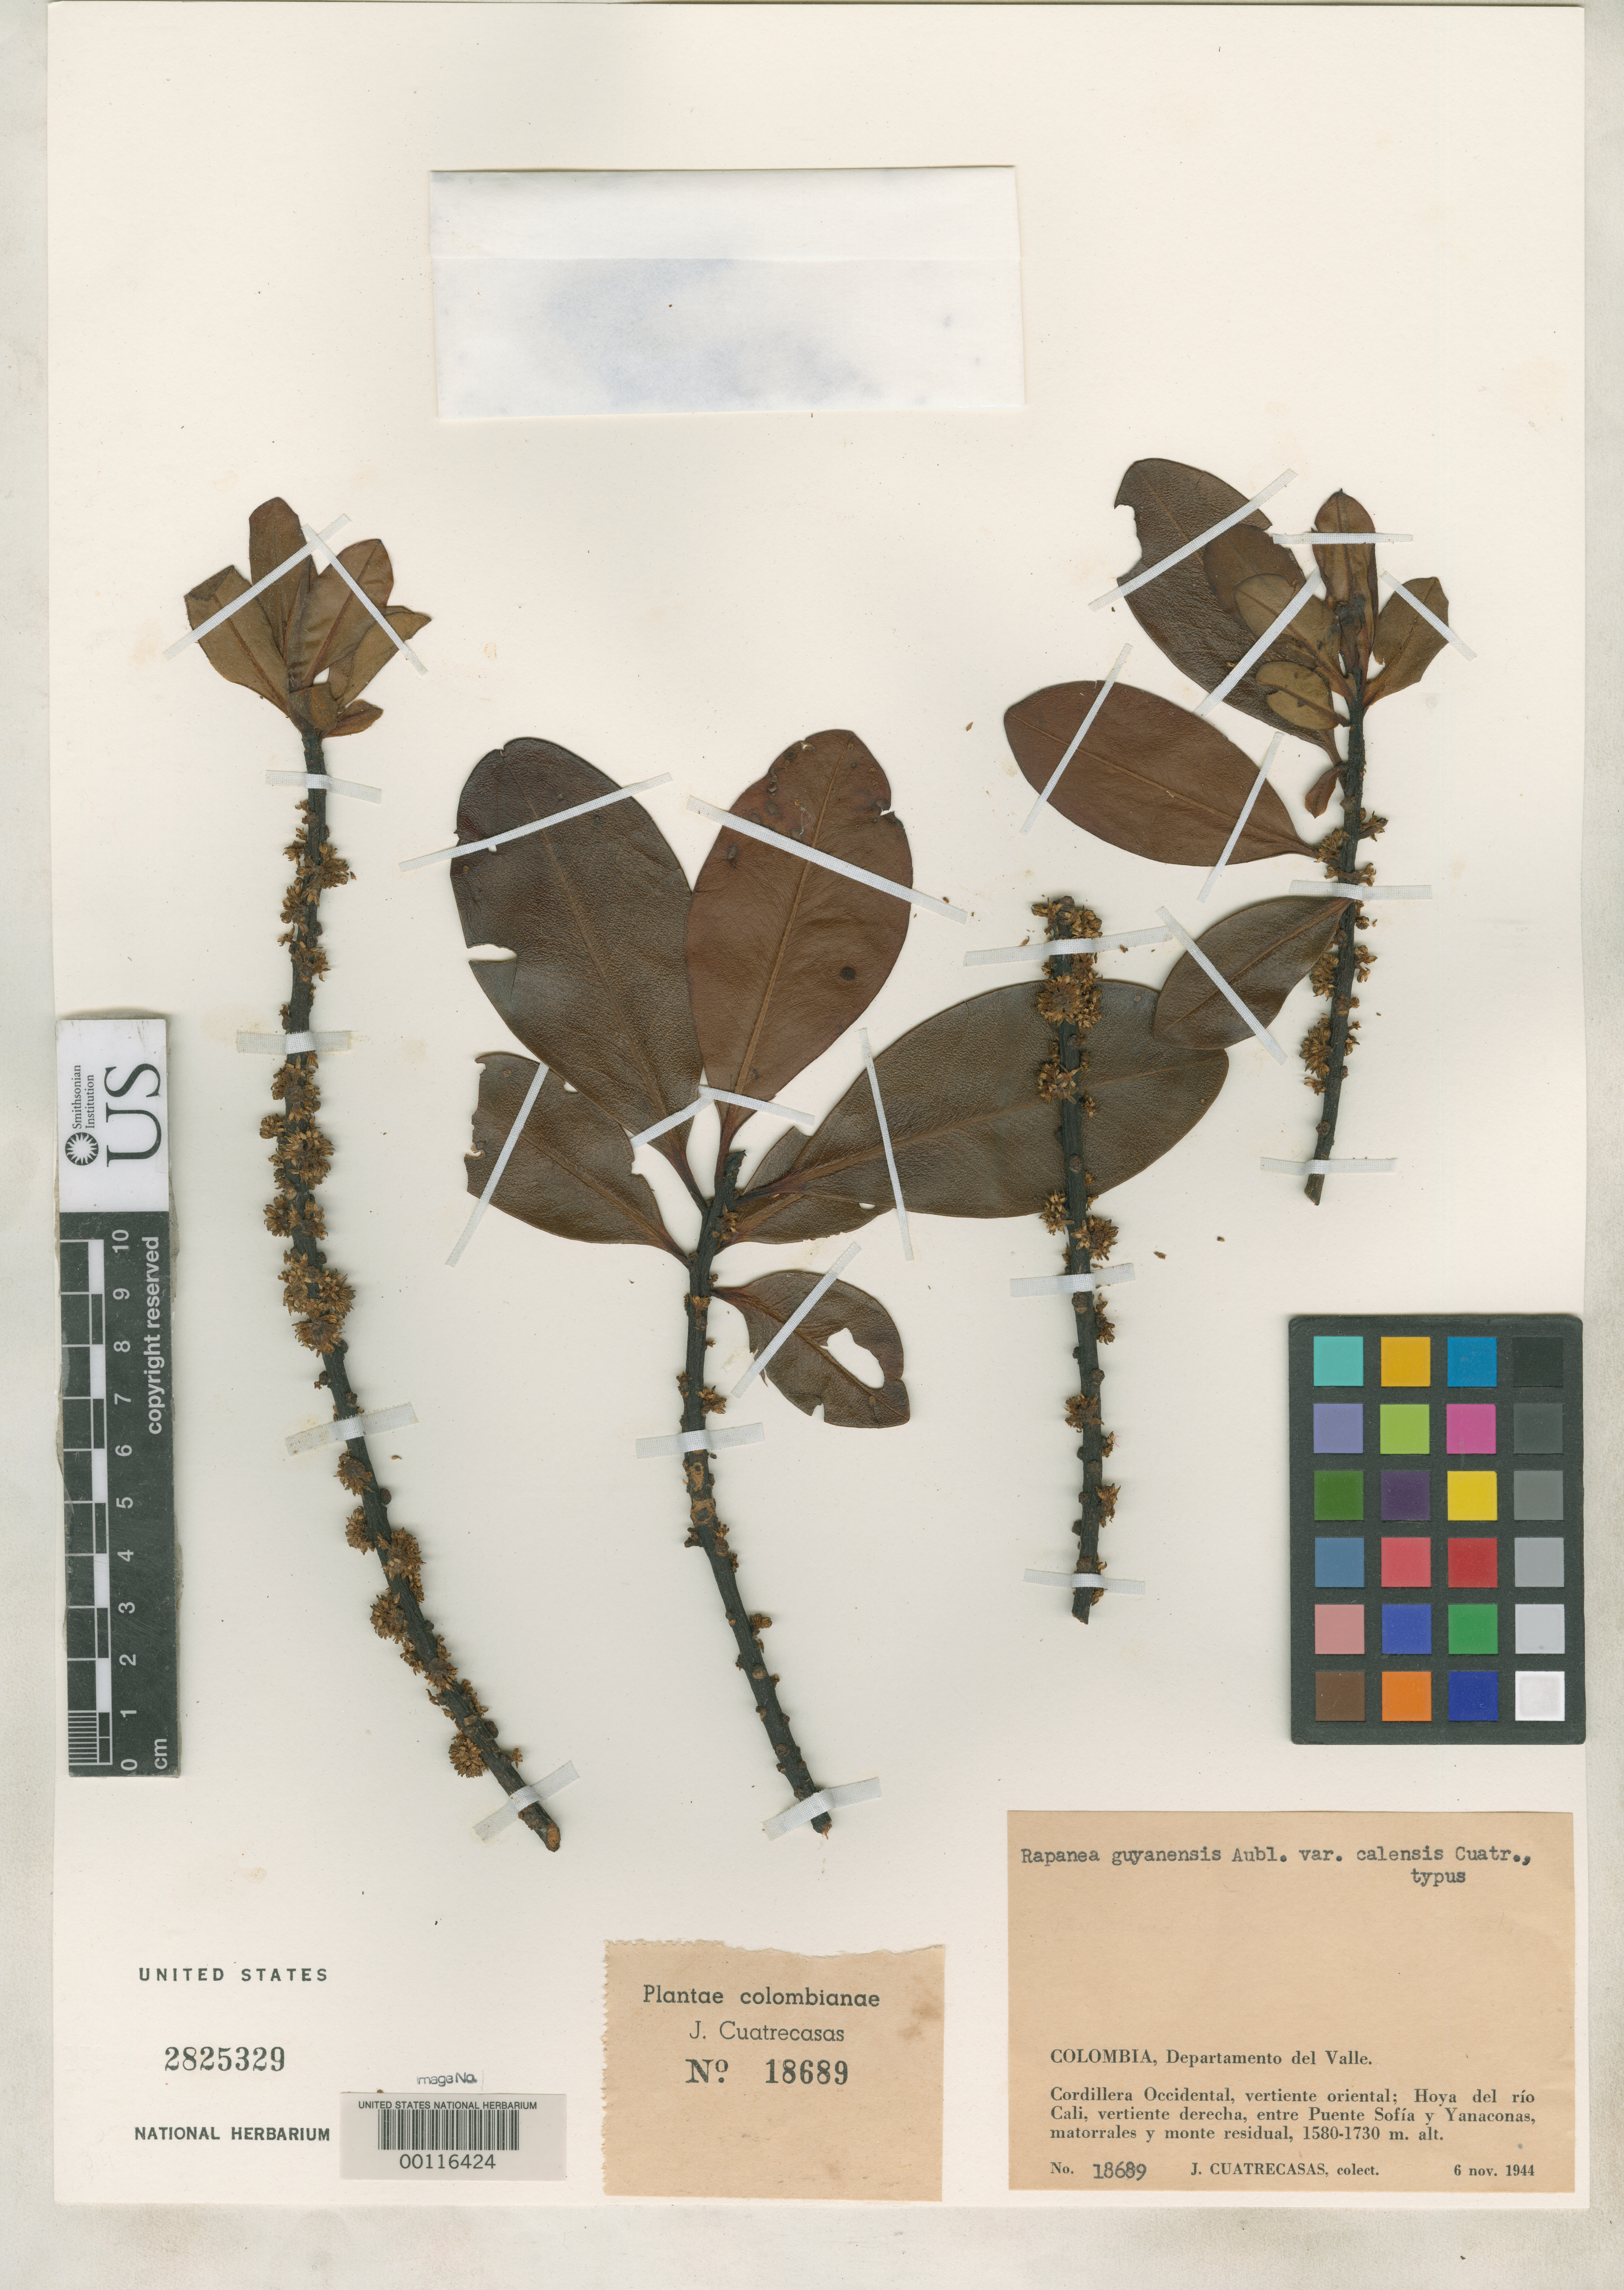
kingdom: Plantae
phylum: Tracheophyta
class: Magnoliopsida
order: Ericales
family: Primulaceae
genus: Rapanea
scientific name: Rapanea guianensis var. calensis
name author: Cuatrec.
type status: Isotype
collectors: J. Cuatrecasas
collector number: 18689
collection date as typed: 06 Nov 1944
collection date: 1944-11-06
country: Colombia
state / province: Valle del Cauca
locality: Hoya del Rio Cali, between Puente Sofia and Yanaconas.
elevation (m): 1580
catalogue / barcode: US 2825329